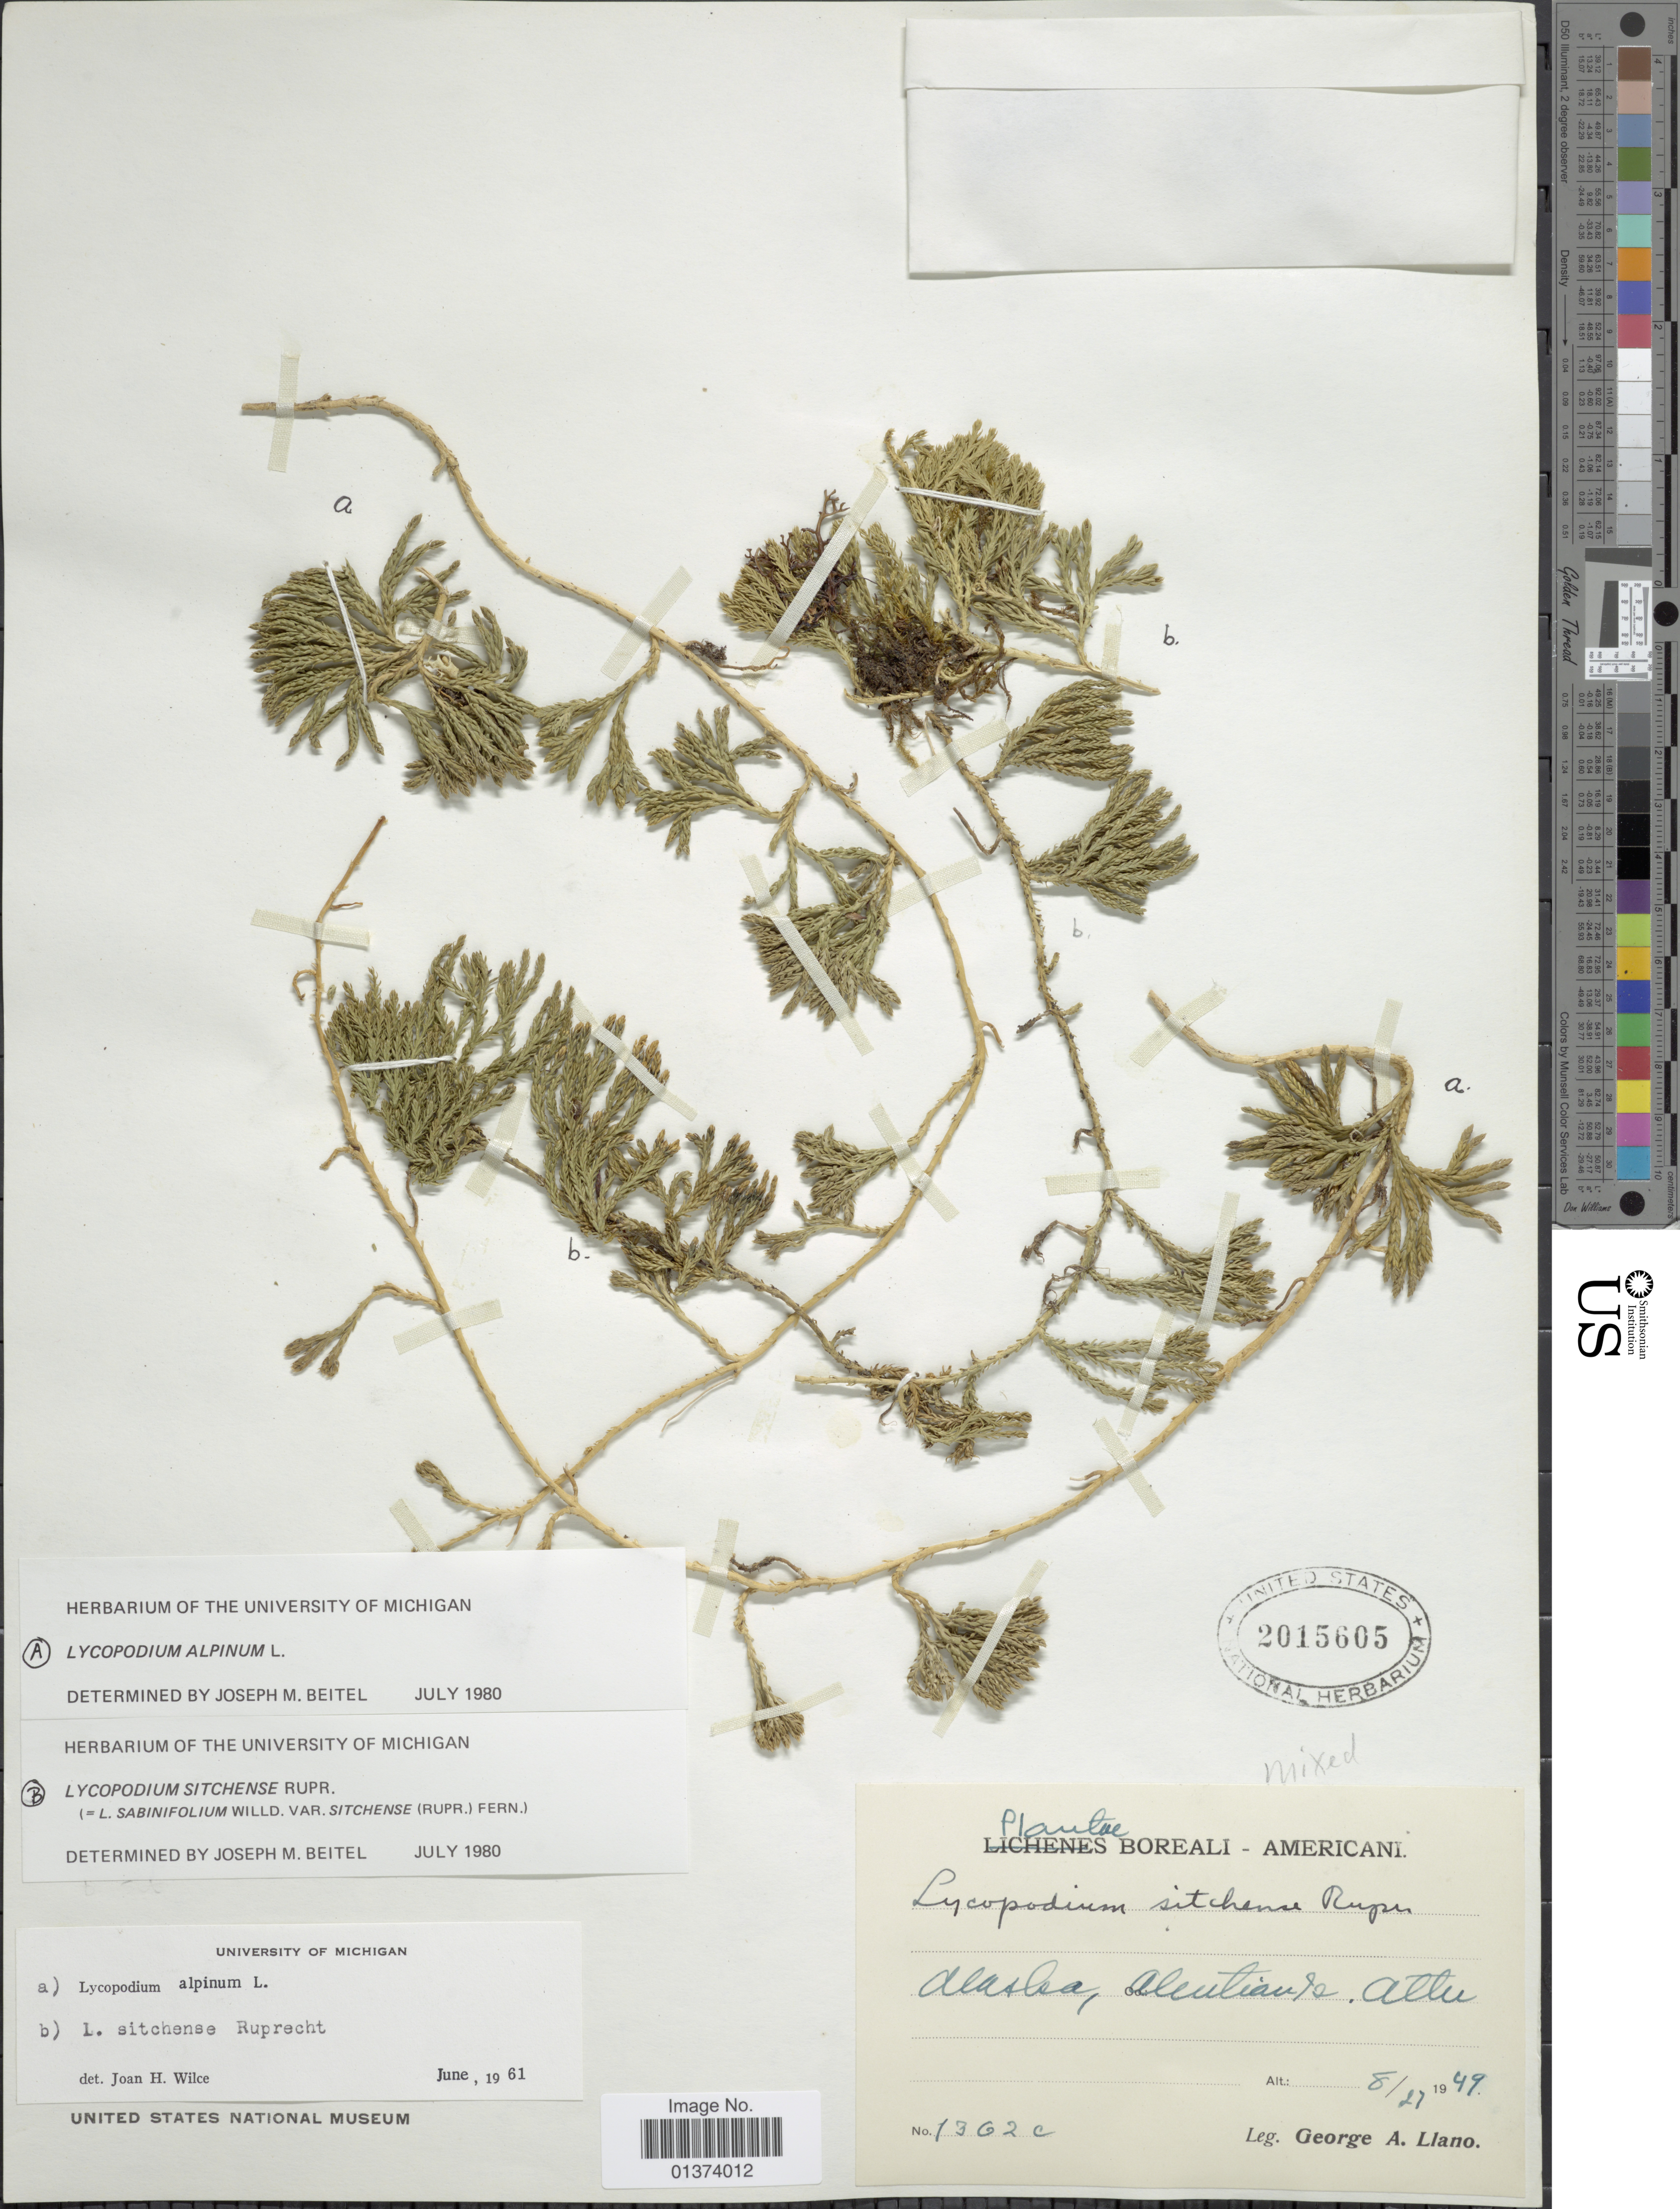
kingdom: Plantae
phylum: Tracheophyta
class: Lycopodiopsida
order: Lycopodiales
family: Lycopodiaceae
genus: Diphasiastrum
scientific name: Diphasiastrum alpinum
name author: (L.) Holub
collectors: G. Llano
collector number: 1362c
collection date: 1949-08-27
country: United States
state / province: Alaska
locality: Boreali-Americani, Aleutian Is., Attu.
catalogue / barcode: US 2015605